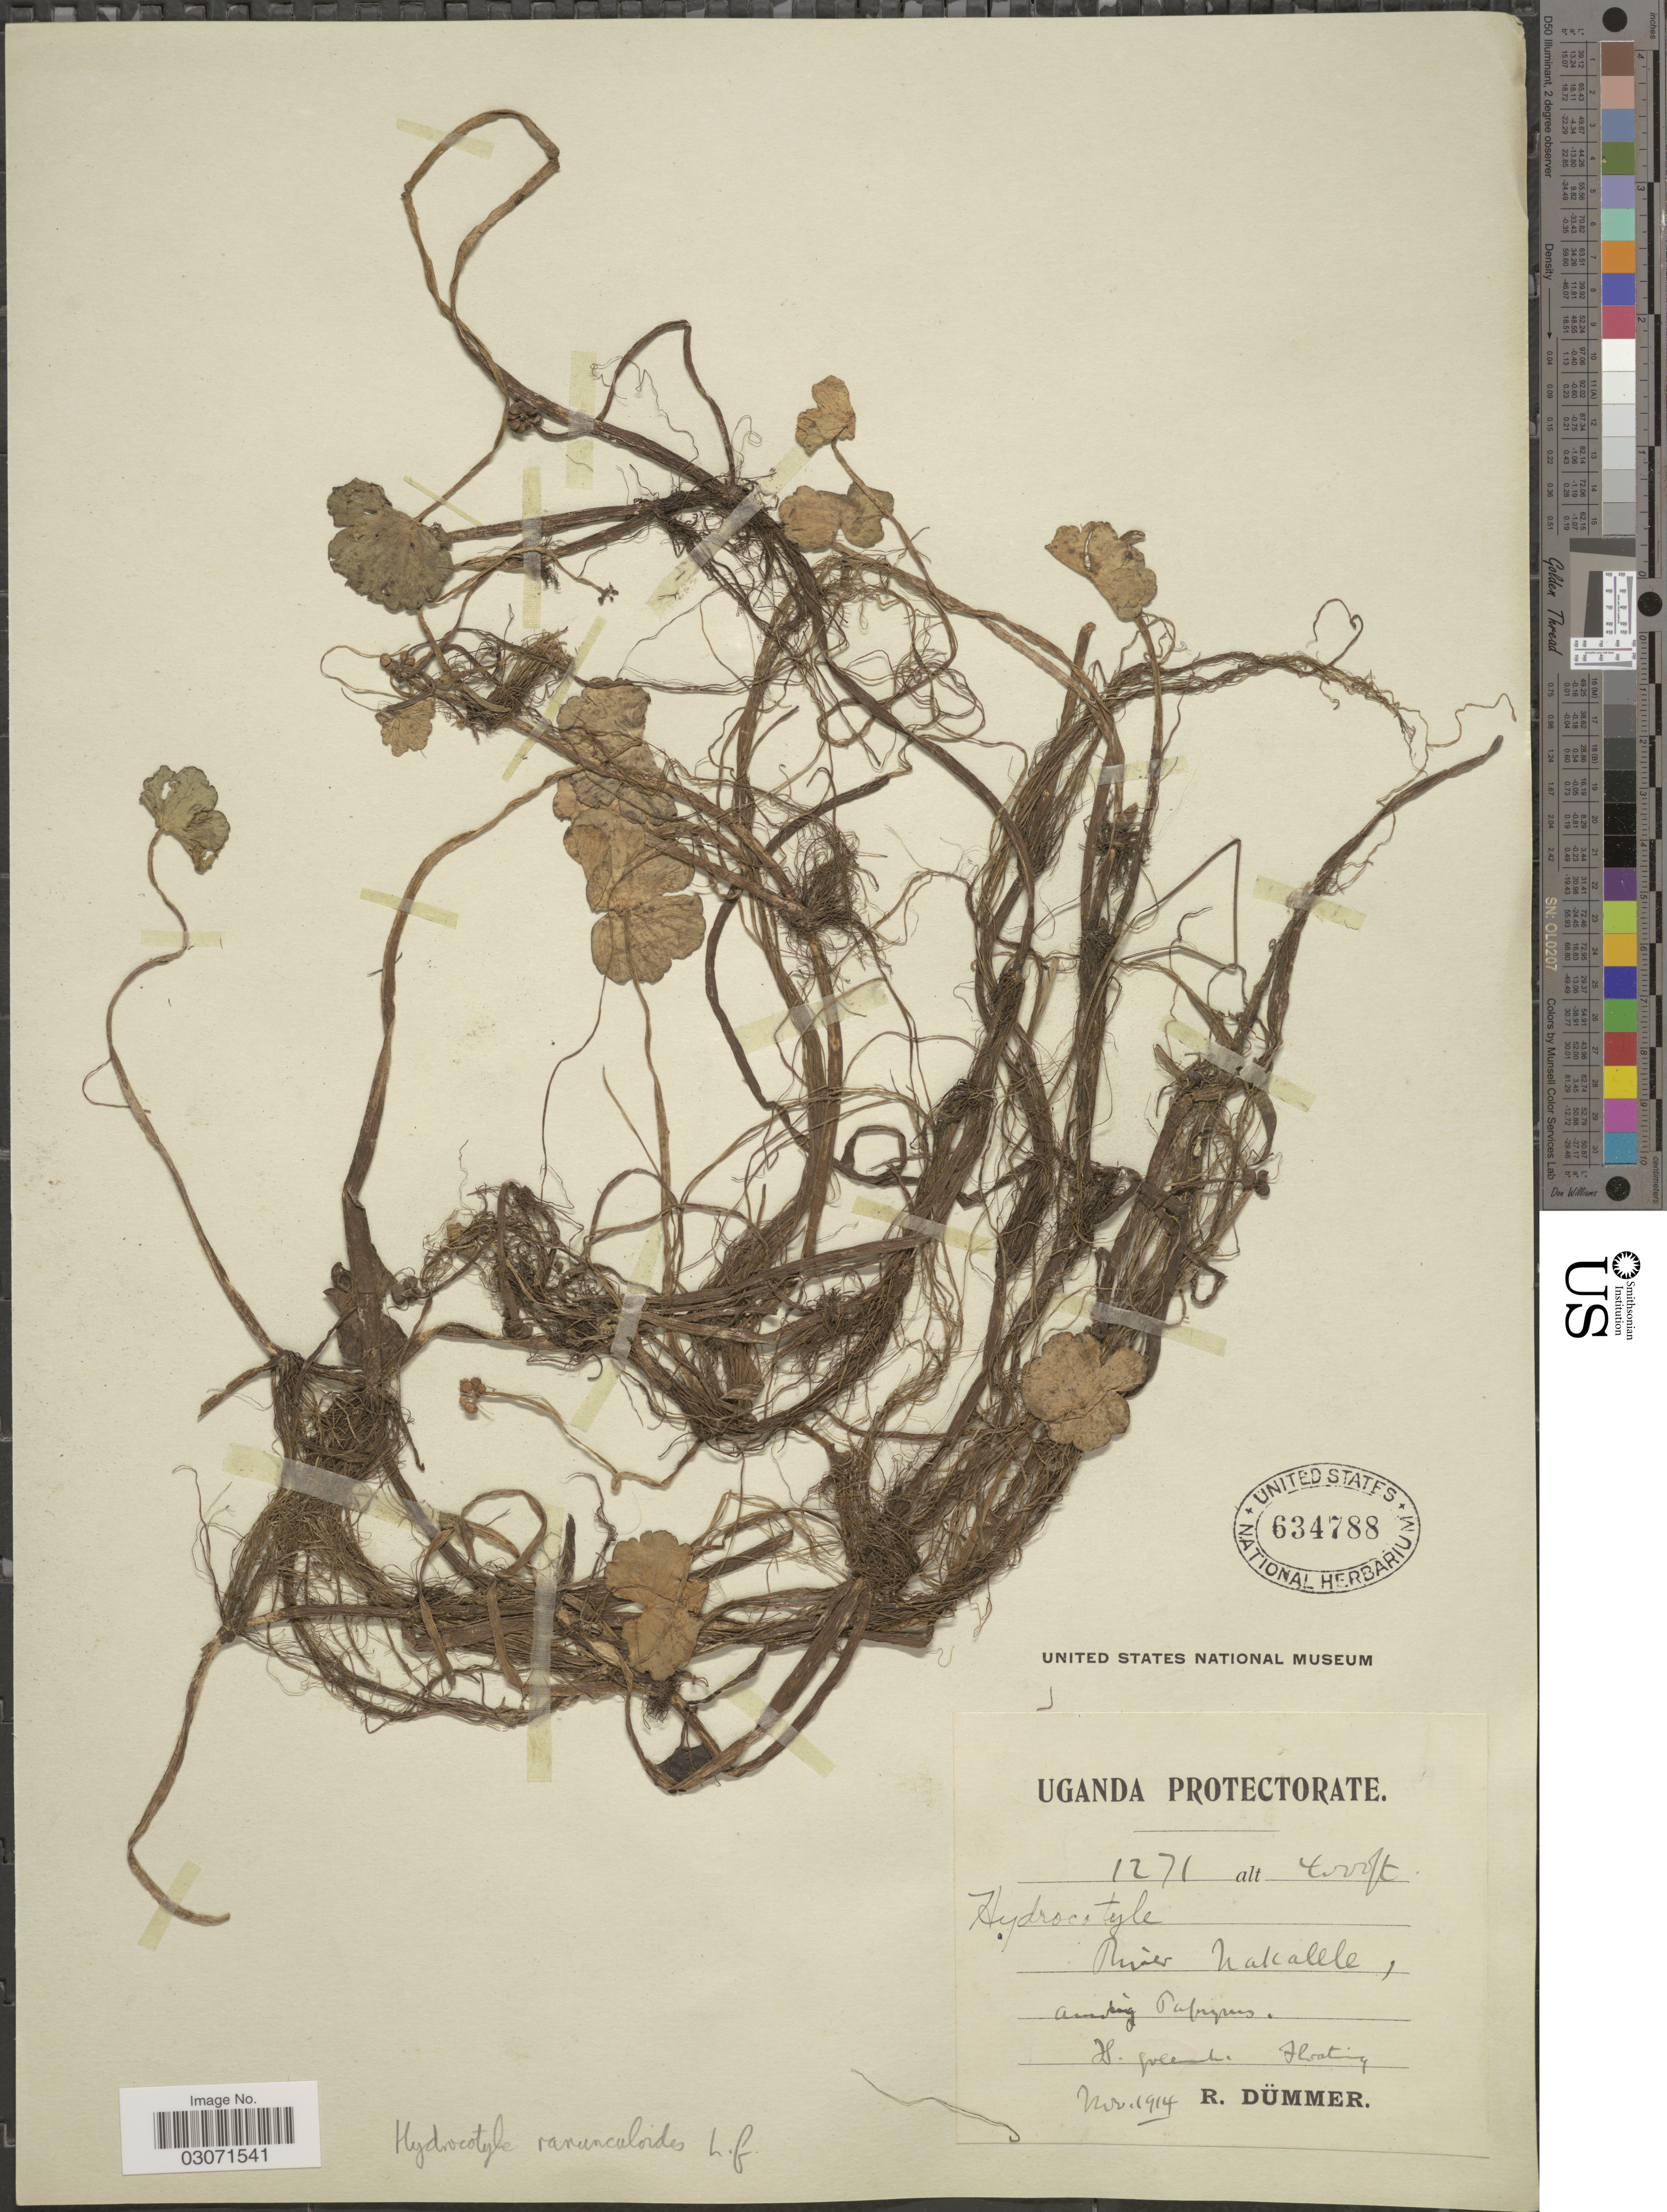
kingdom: Plantae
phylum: Tracheophyta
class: Magnoliopsida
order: Apiales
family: Araliaceae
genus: Hydrocotyle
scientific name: Hydrocotyle ranunculoides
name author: L. f.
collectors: R. A. Dümmer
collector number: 1271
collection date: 1914-11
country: Uganda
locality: Uganda Protectorate. River Makalele [interpreted], among Papyrus.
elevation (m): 1219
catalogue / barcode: US 634788